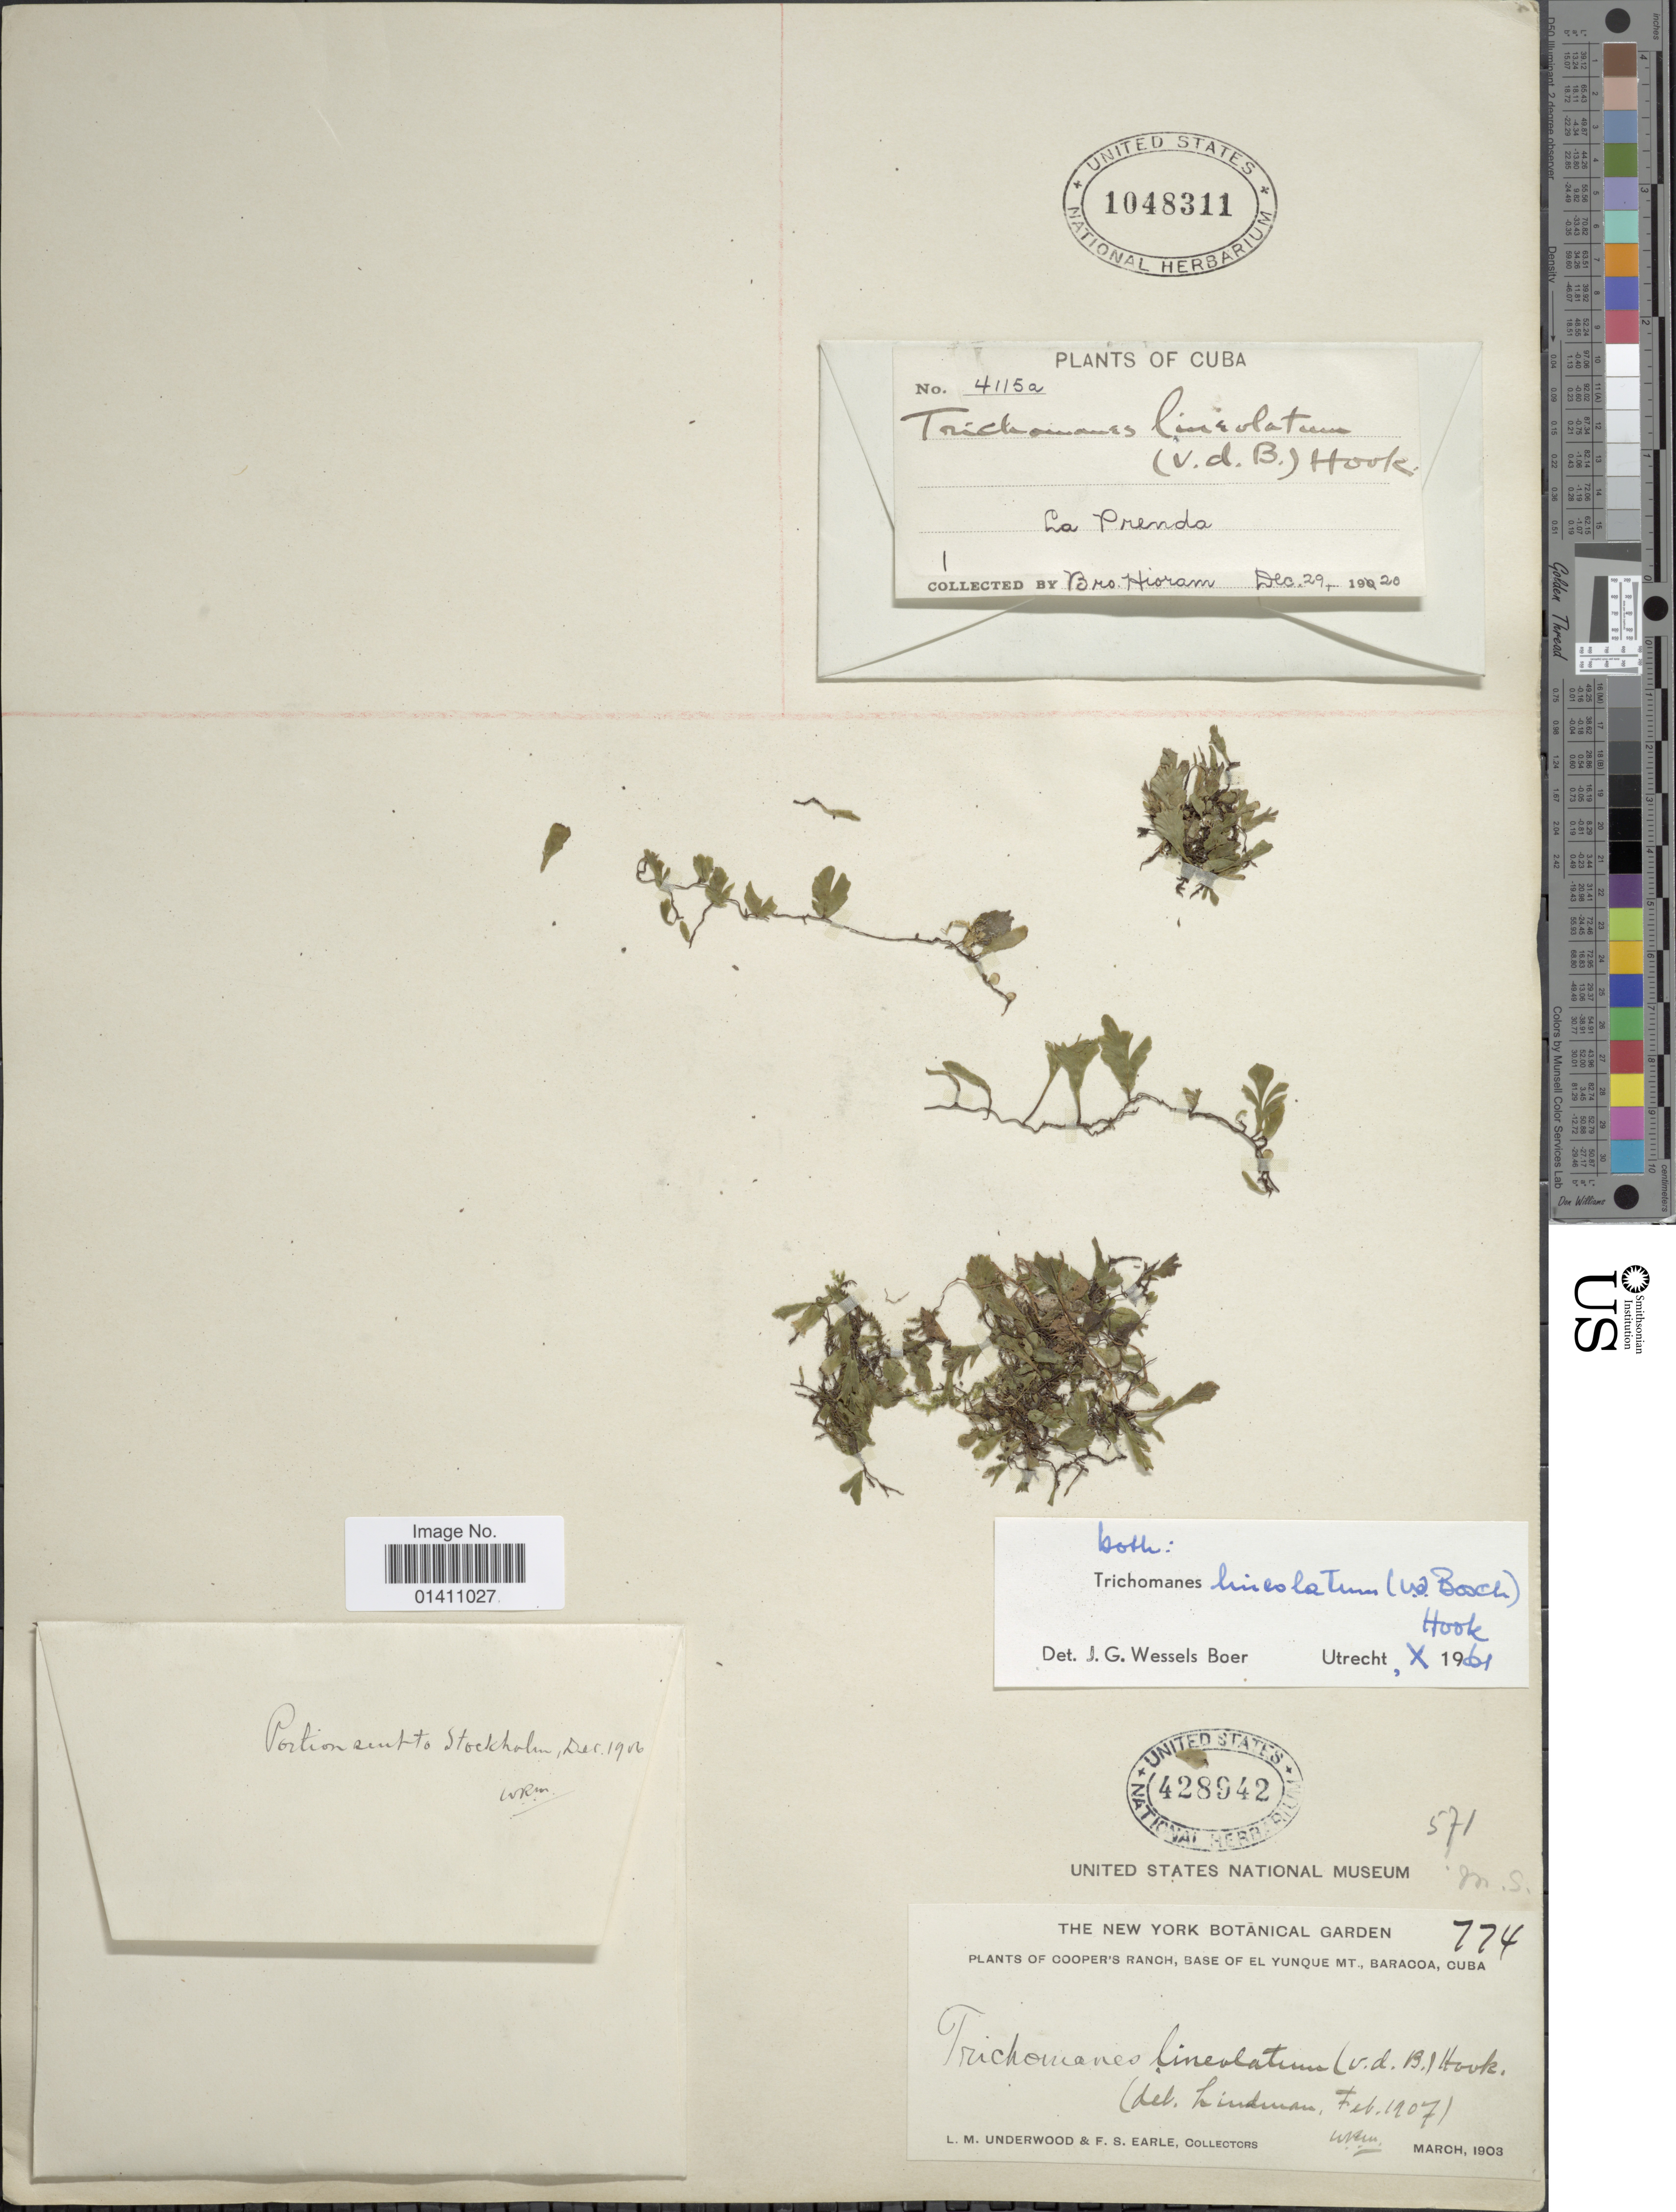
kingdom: Plantae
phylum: Tracheophyta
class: Polypodiopsida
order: Hymenophyllales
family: Hymenophyllaceae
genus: Didymoglossum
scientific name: Didymoglossum lineolatum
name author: Bosch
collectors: Bro. Hioram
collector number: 4115a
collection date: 1920-12-29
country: Cuba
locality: La Prenda.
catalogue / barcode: US 1048311-2